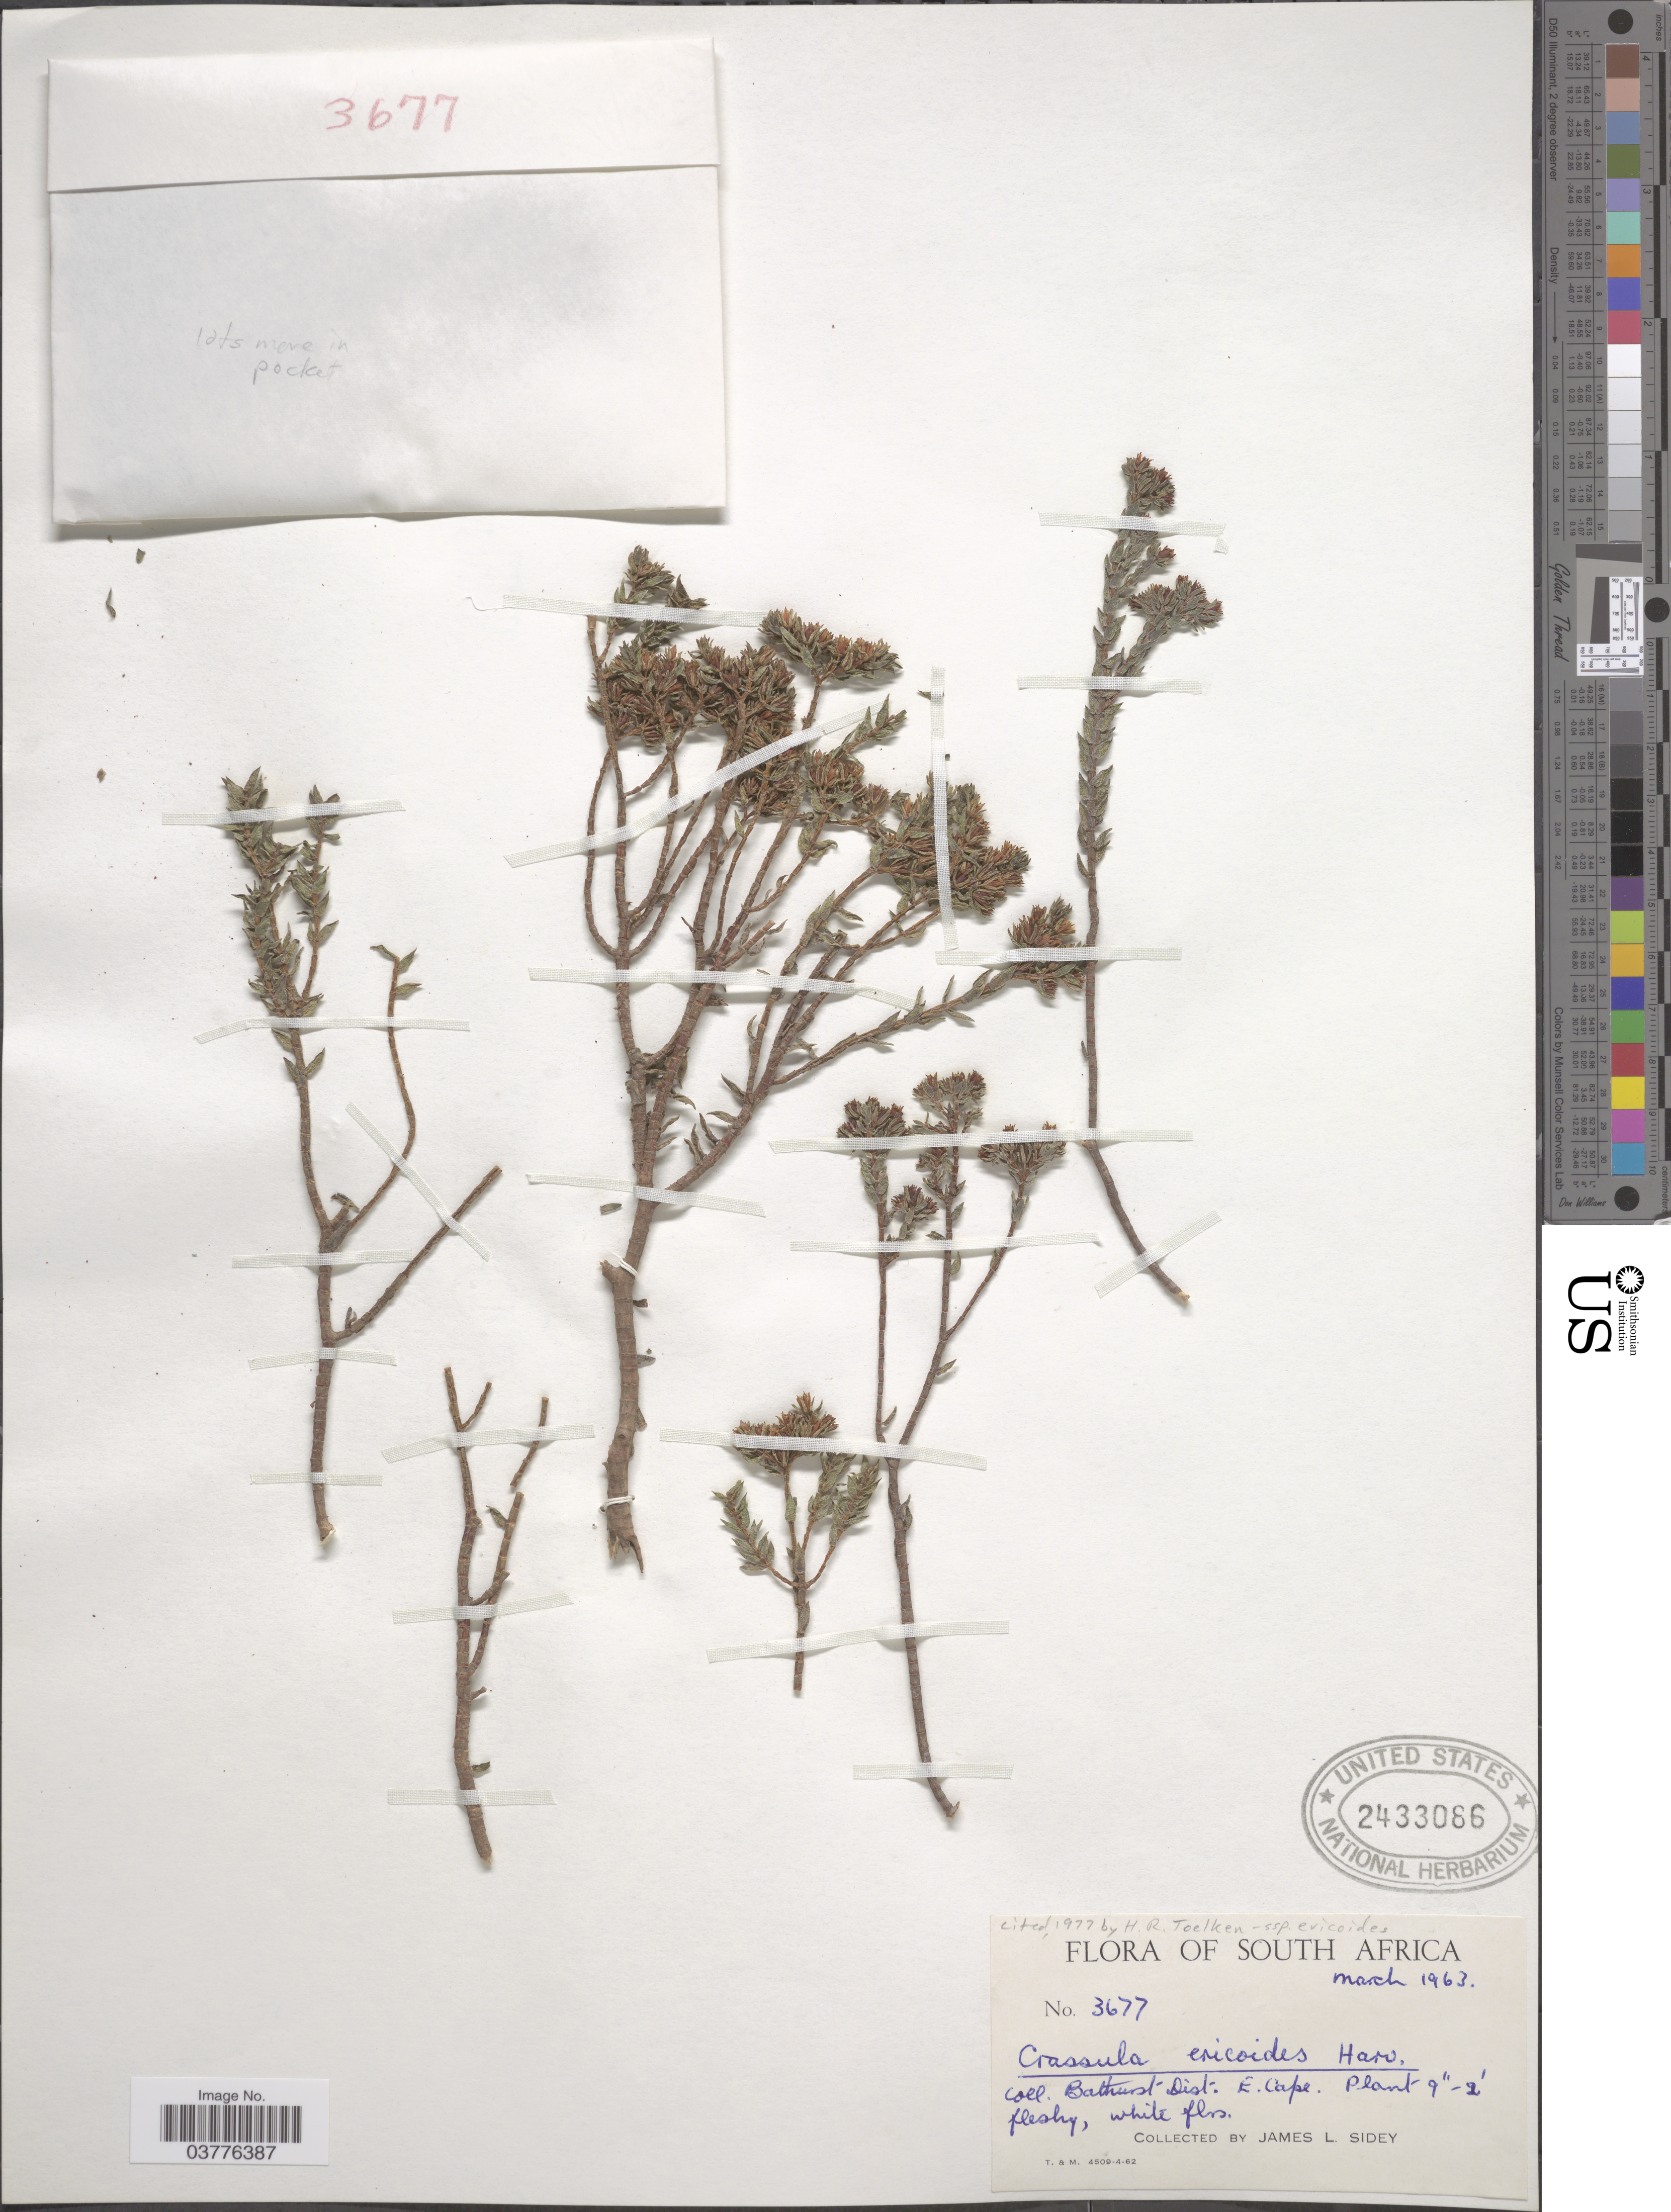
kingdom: Plantae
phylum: Tracheophyta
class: Magnoliopsida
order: Saxifragales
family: Crassulaceae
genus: Crassula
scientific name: Crassula ericoides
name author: Haw.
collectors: J. L. Sidey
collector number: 3677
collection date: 1963-03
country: South Africa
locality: Bathurst Dist. E. Cape.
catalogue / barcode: US 2433086